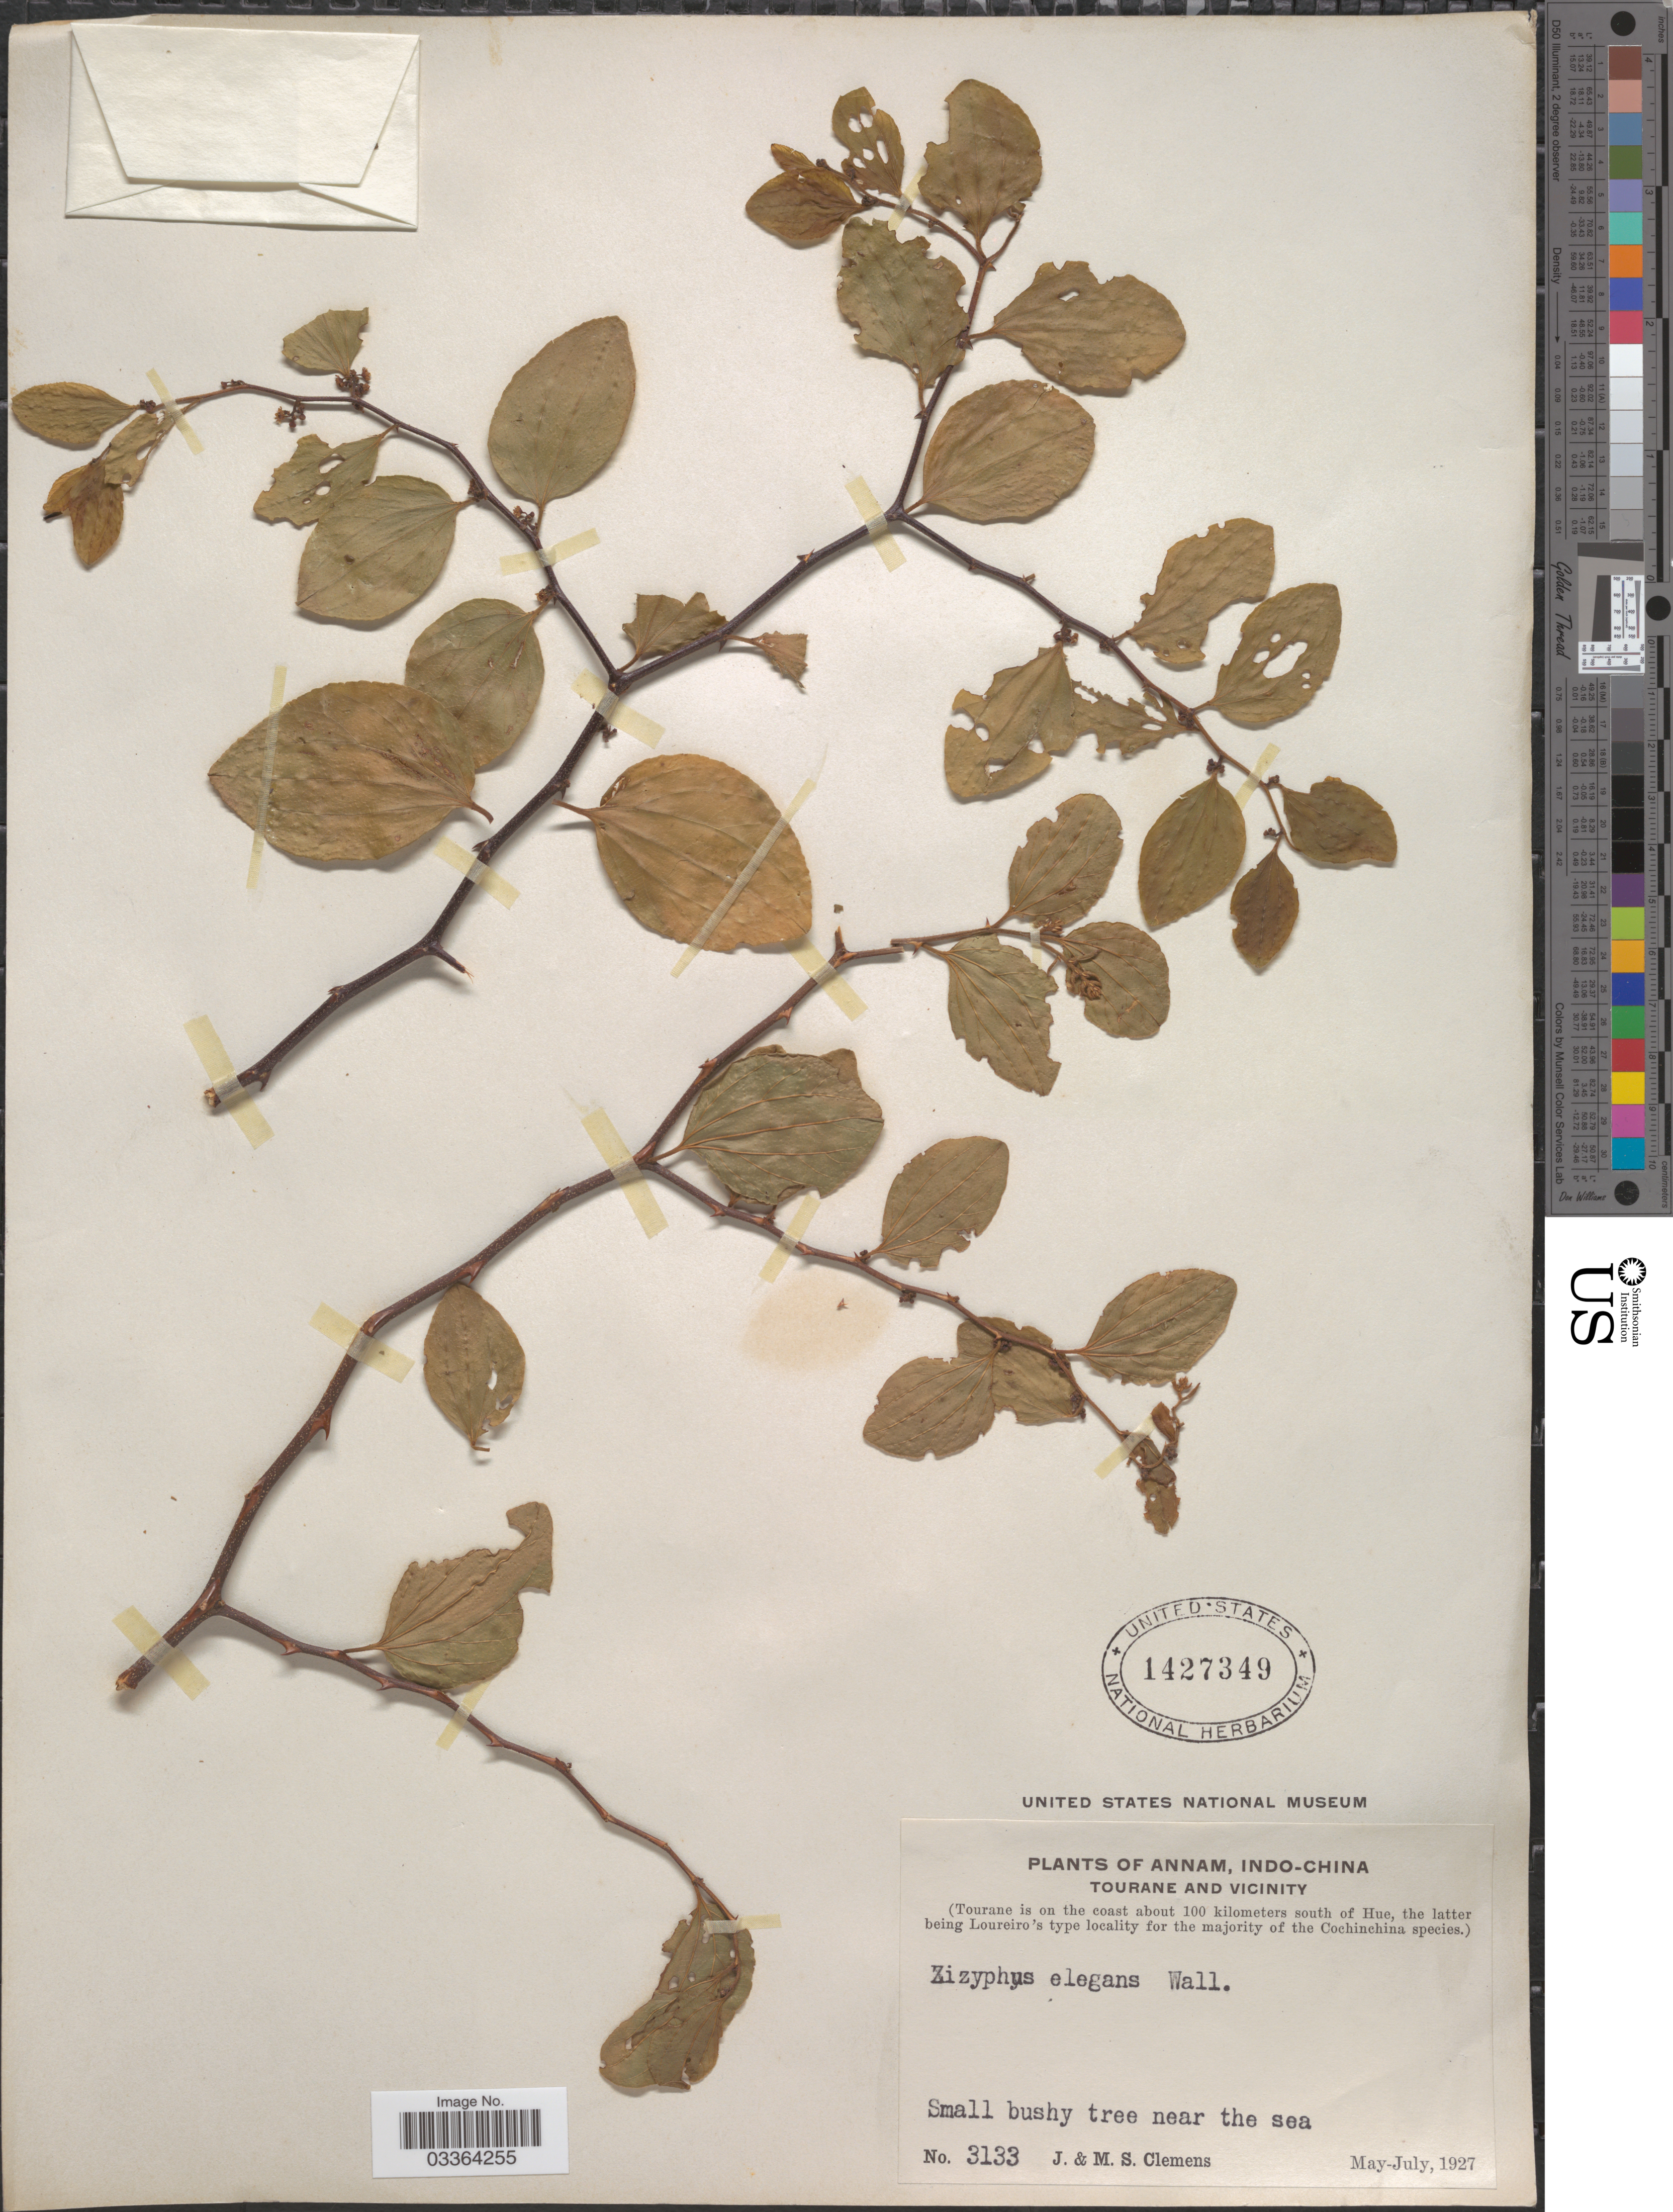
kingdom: Plantae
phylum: Tracheophyta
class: Magnoliopsida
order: Rosales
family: Rhamnaceae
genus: Ziziphus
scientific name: Ziziphus elegans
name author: Wall.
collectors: J. Clemens & M. S. Clemens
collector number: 3133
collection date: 1927-05/1927-07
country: Vietnam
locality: Annam, Indo-China, Tourane and vicinity (Tourane is on the coast about 100 kilometers south of Hue).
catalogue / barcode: US 1427349